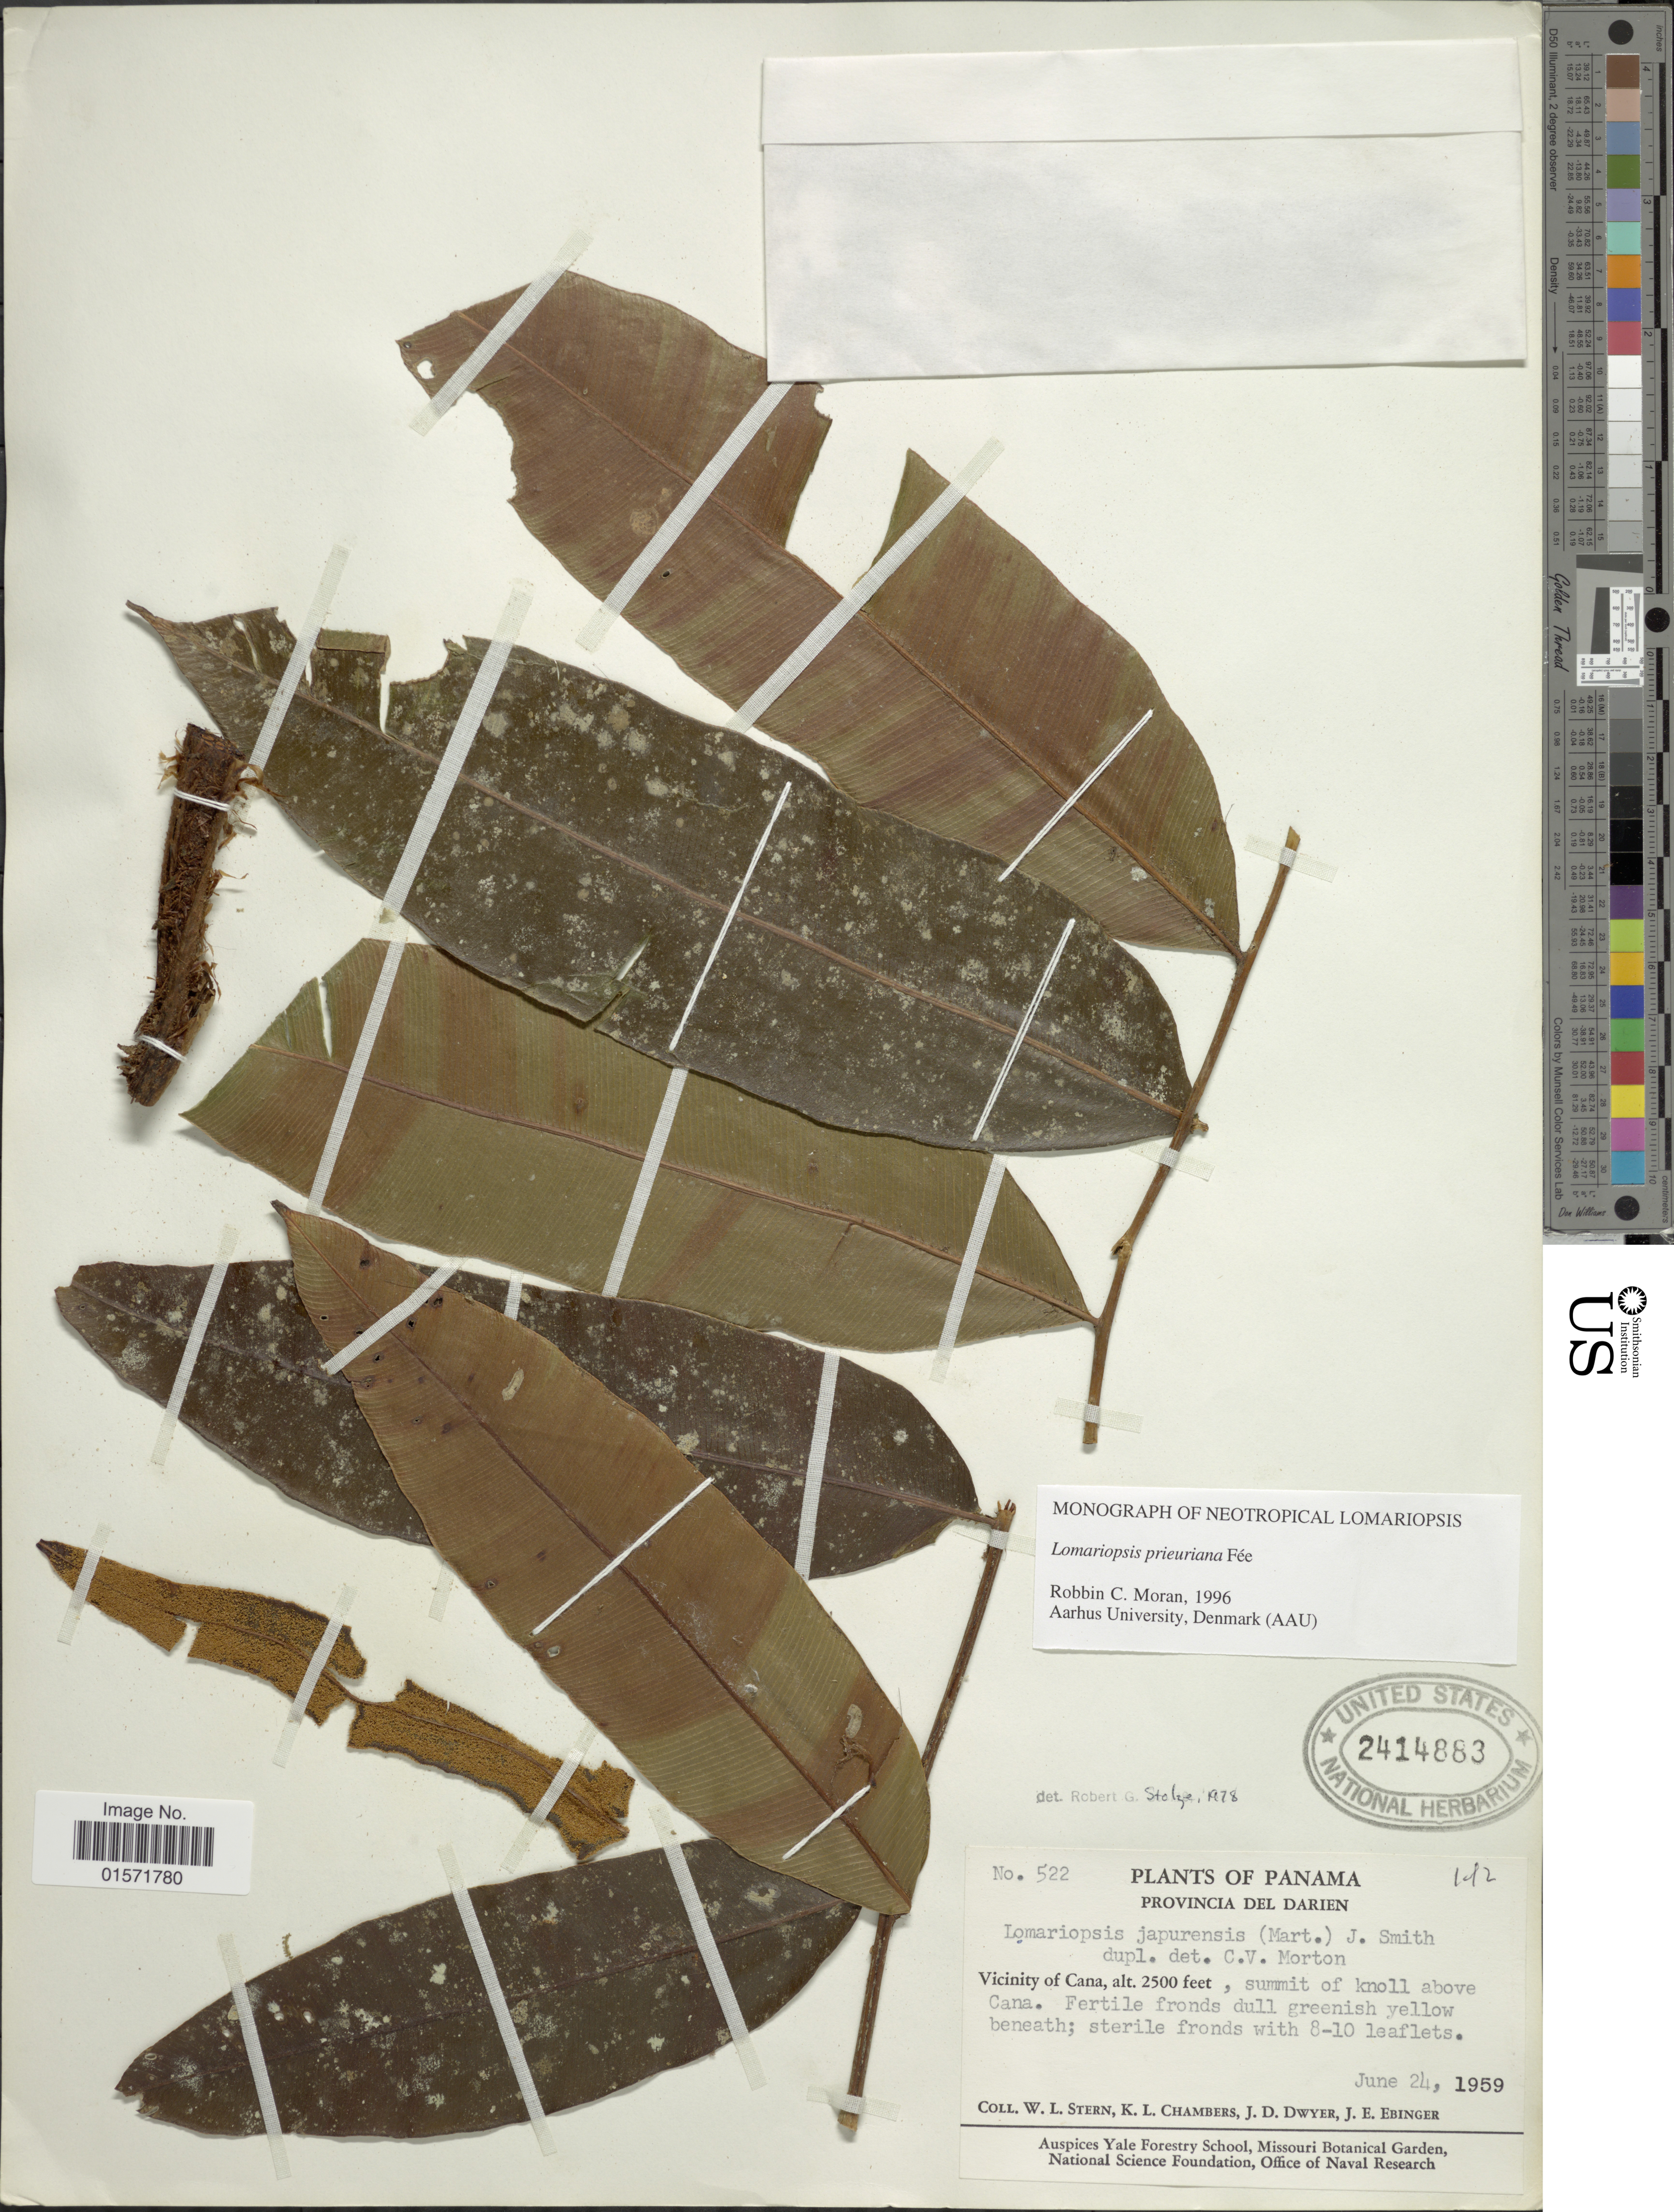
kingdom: Plantae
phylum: Tracheophyta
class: Polypodiopsida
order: Polypodiales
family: Lomariopsidaceae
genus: Lomariopsis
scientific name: Lomariopsis prieuriana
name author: Fée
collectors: W. L. Stern, K. Chambers, J. D. Dwyer & J. Ebinger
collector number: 522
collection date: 1959-06-24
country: Panama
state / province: Darién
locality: Vicinity of Cana, summit of knoll above Cana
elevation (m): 762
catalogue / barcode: US 2414883